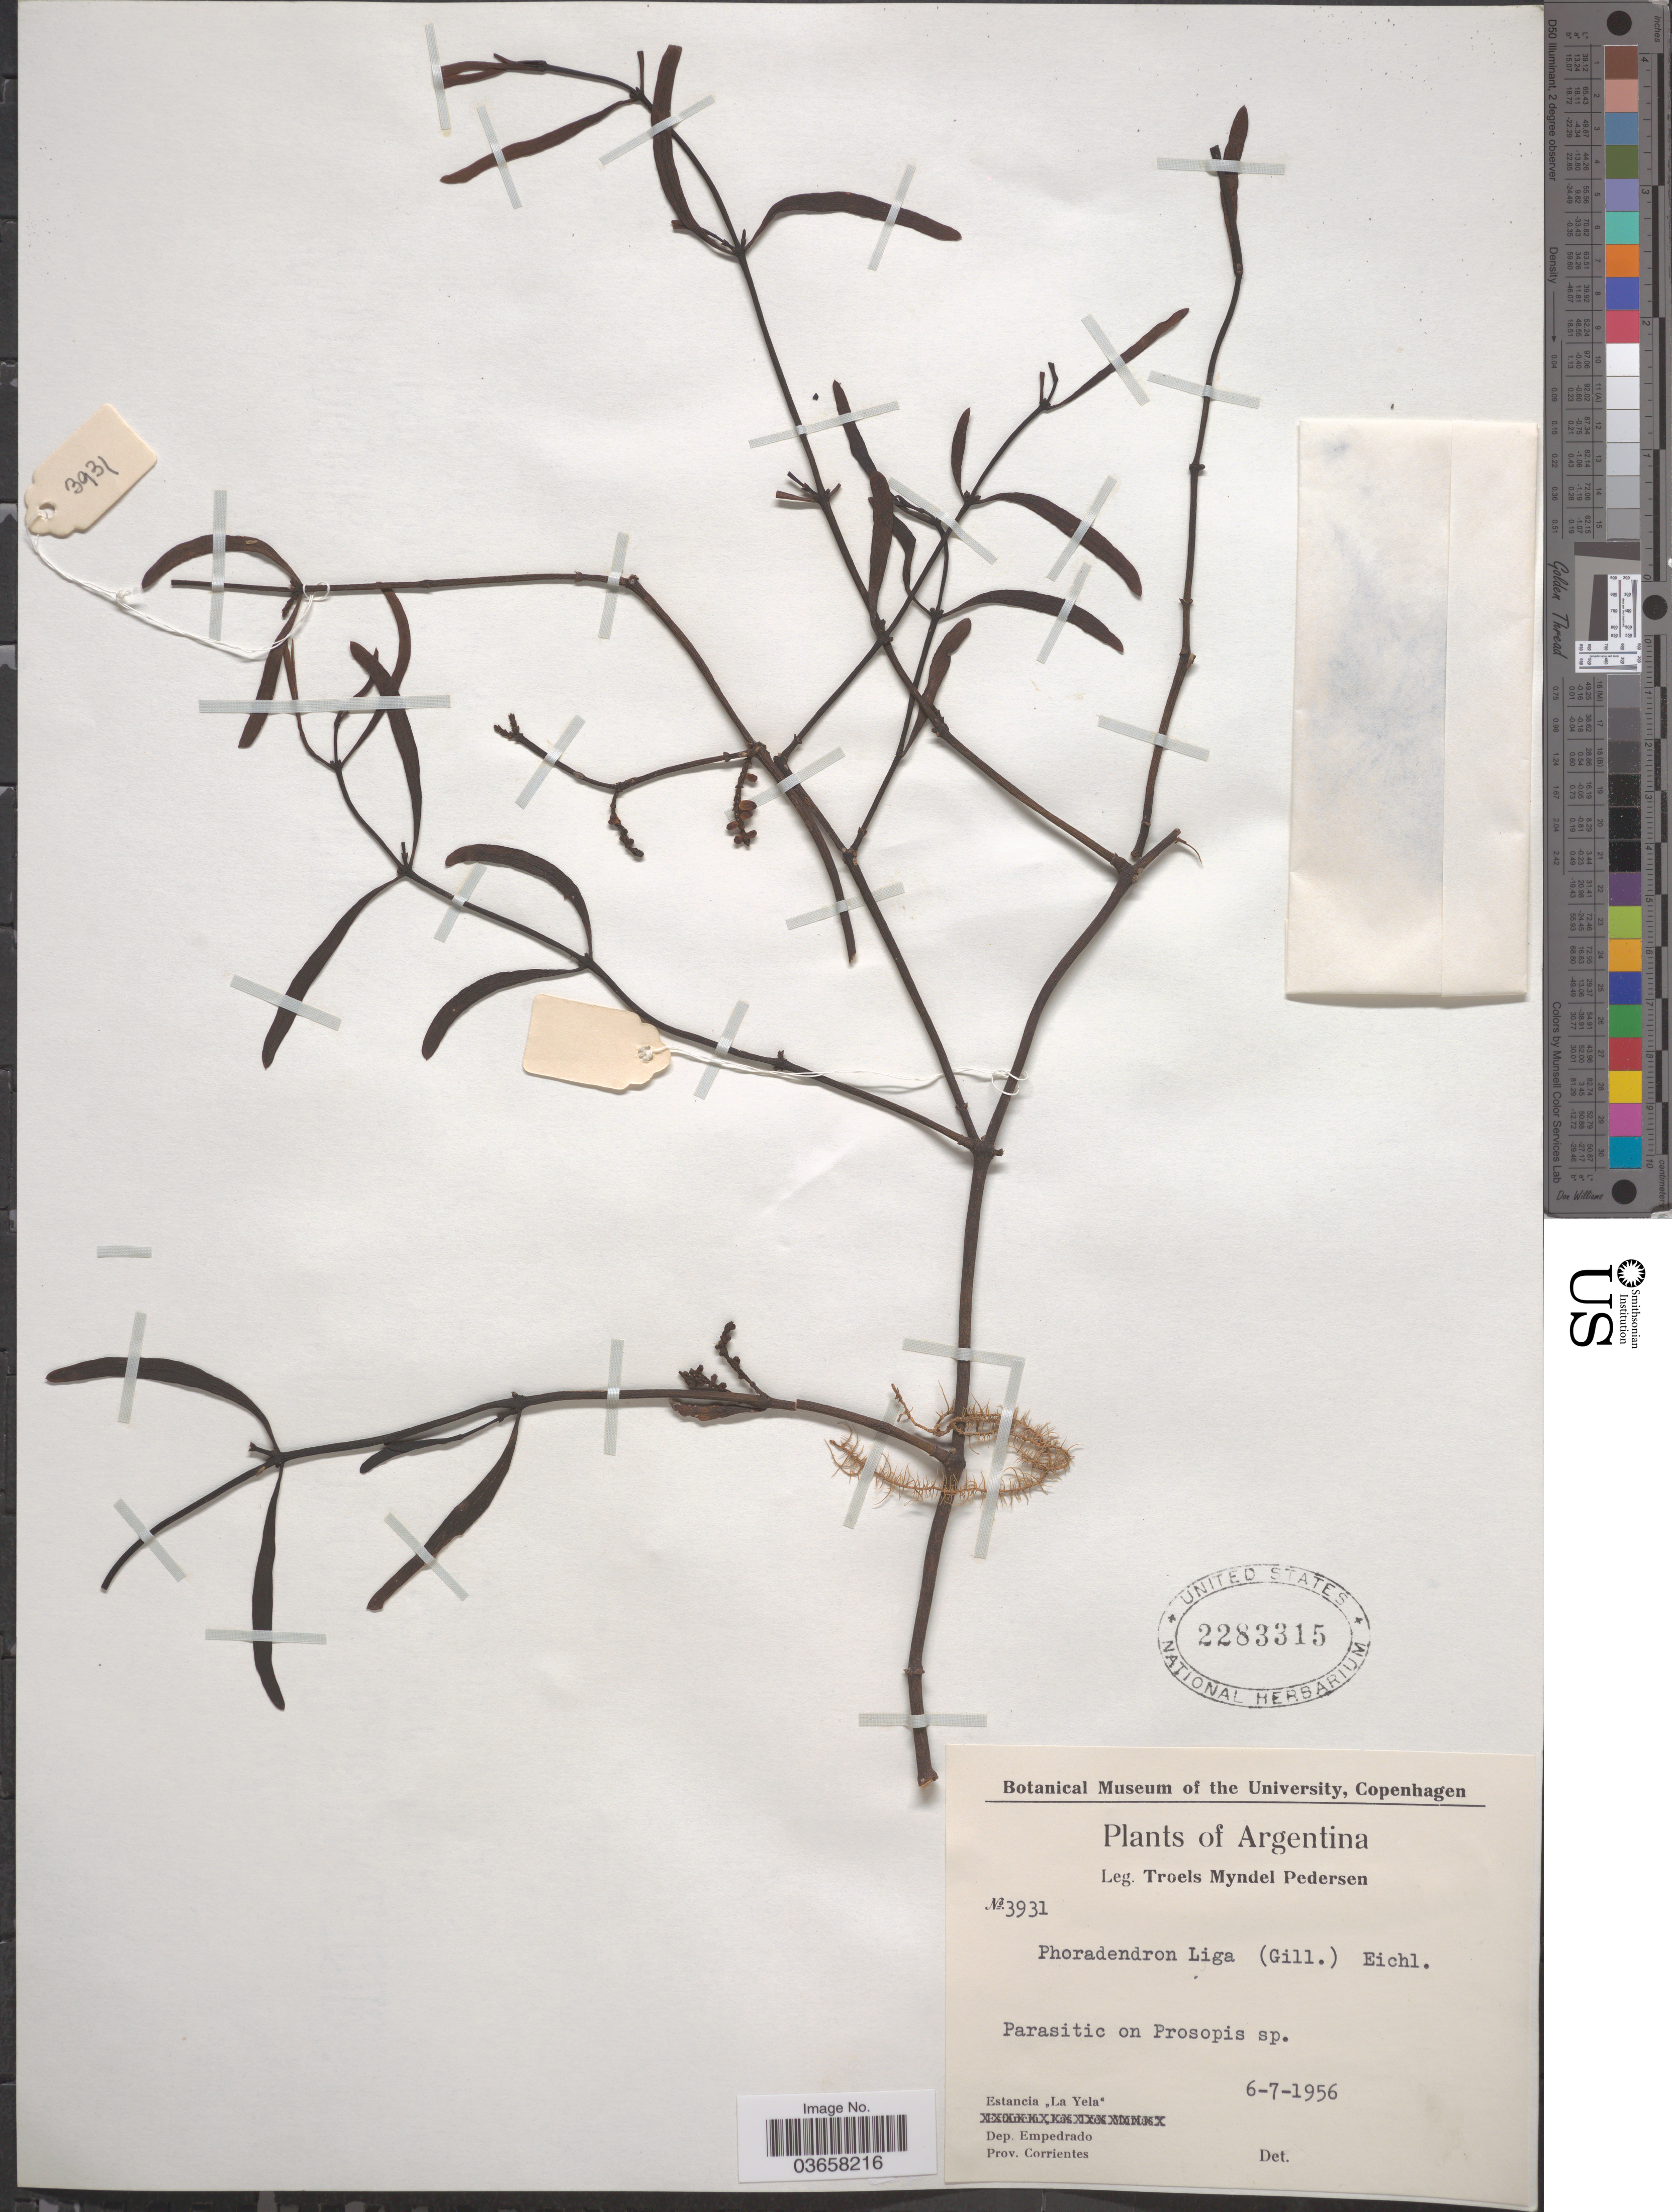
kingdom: Plantae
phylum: Tracheophyta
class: Magnoliopsida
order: Santalales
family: Viscaceae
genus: Phoradendron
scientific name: Phoradendron liga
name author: (Gillies ex Hook. & Arn.) Eichler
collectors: T. Pederson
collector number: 3931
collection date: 1956-07-06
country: Argentina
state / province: Corrientes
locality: Estancia "La Yela". Dep. Empedrado.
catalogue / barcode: US 2283315